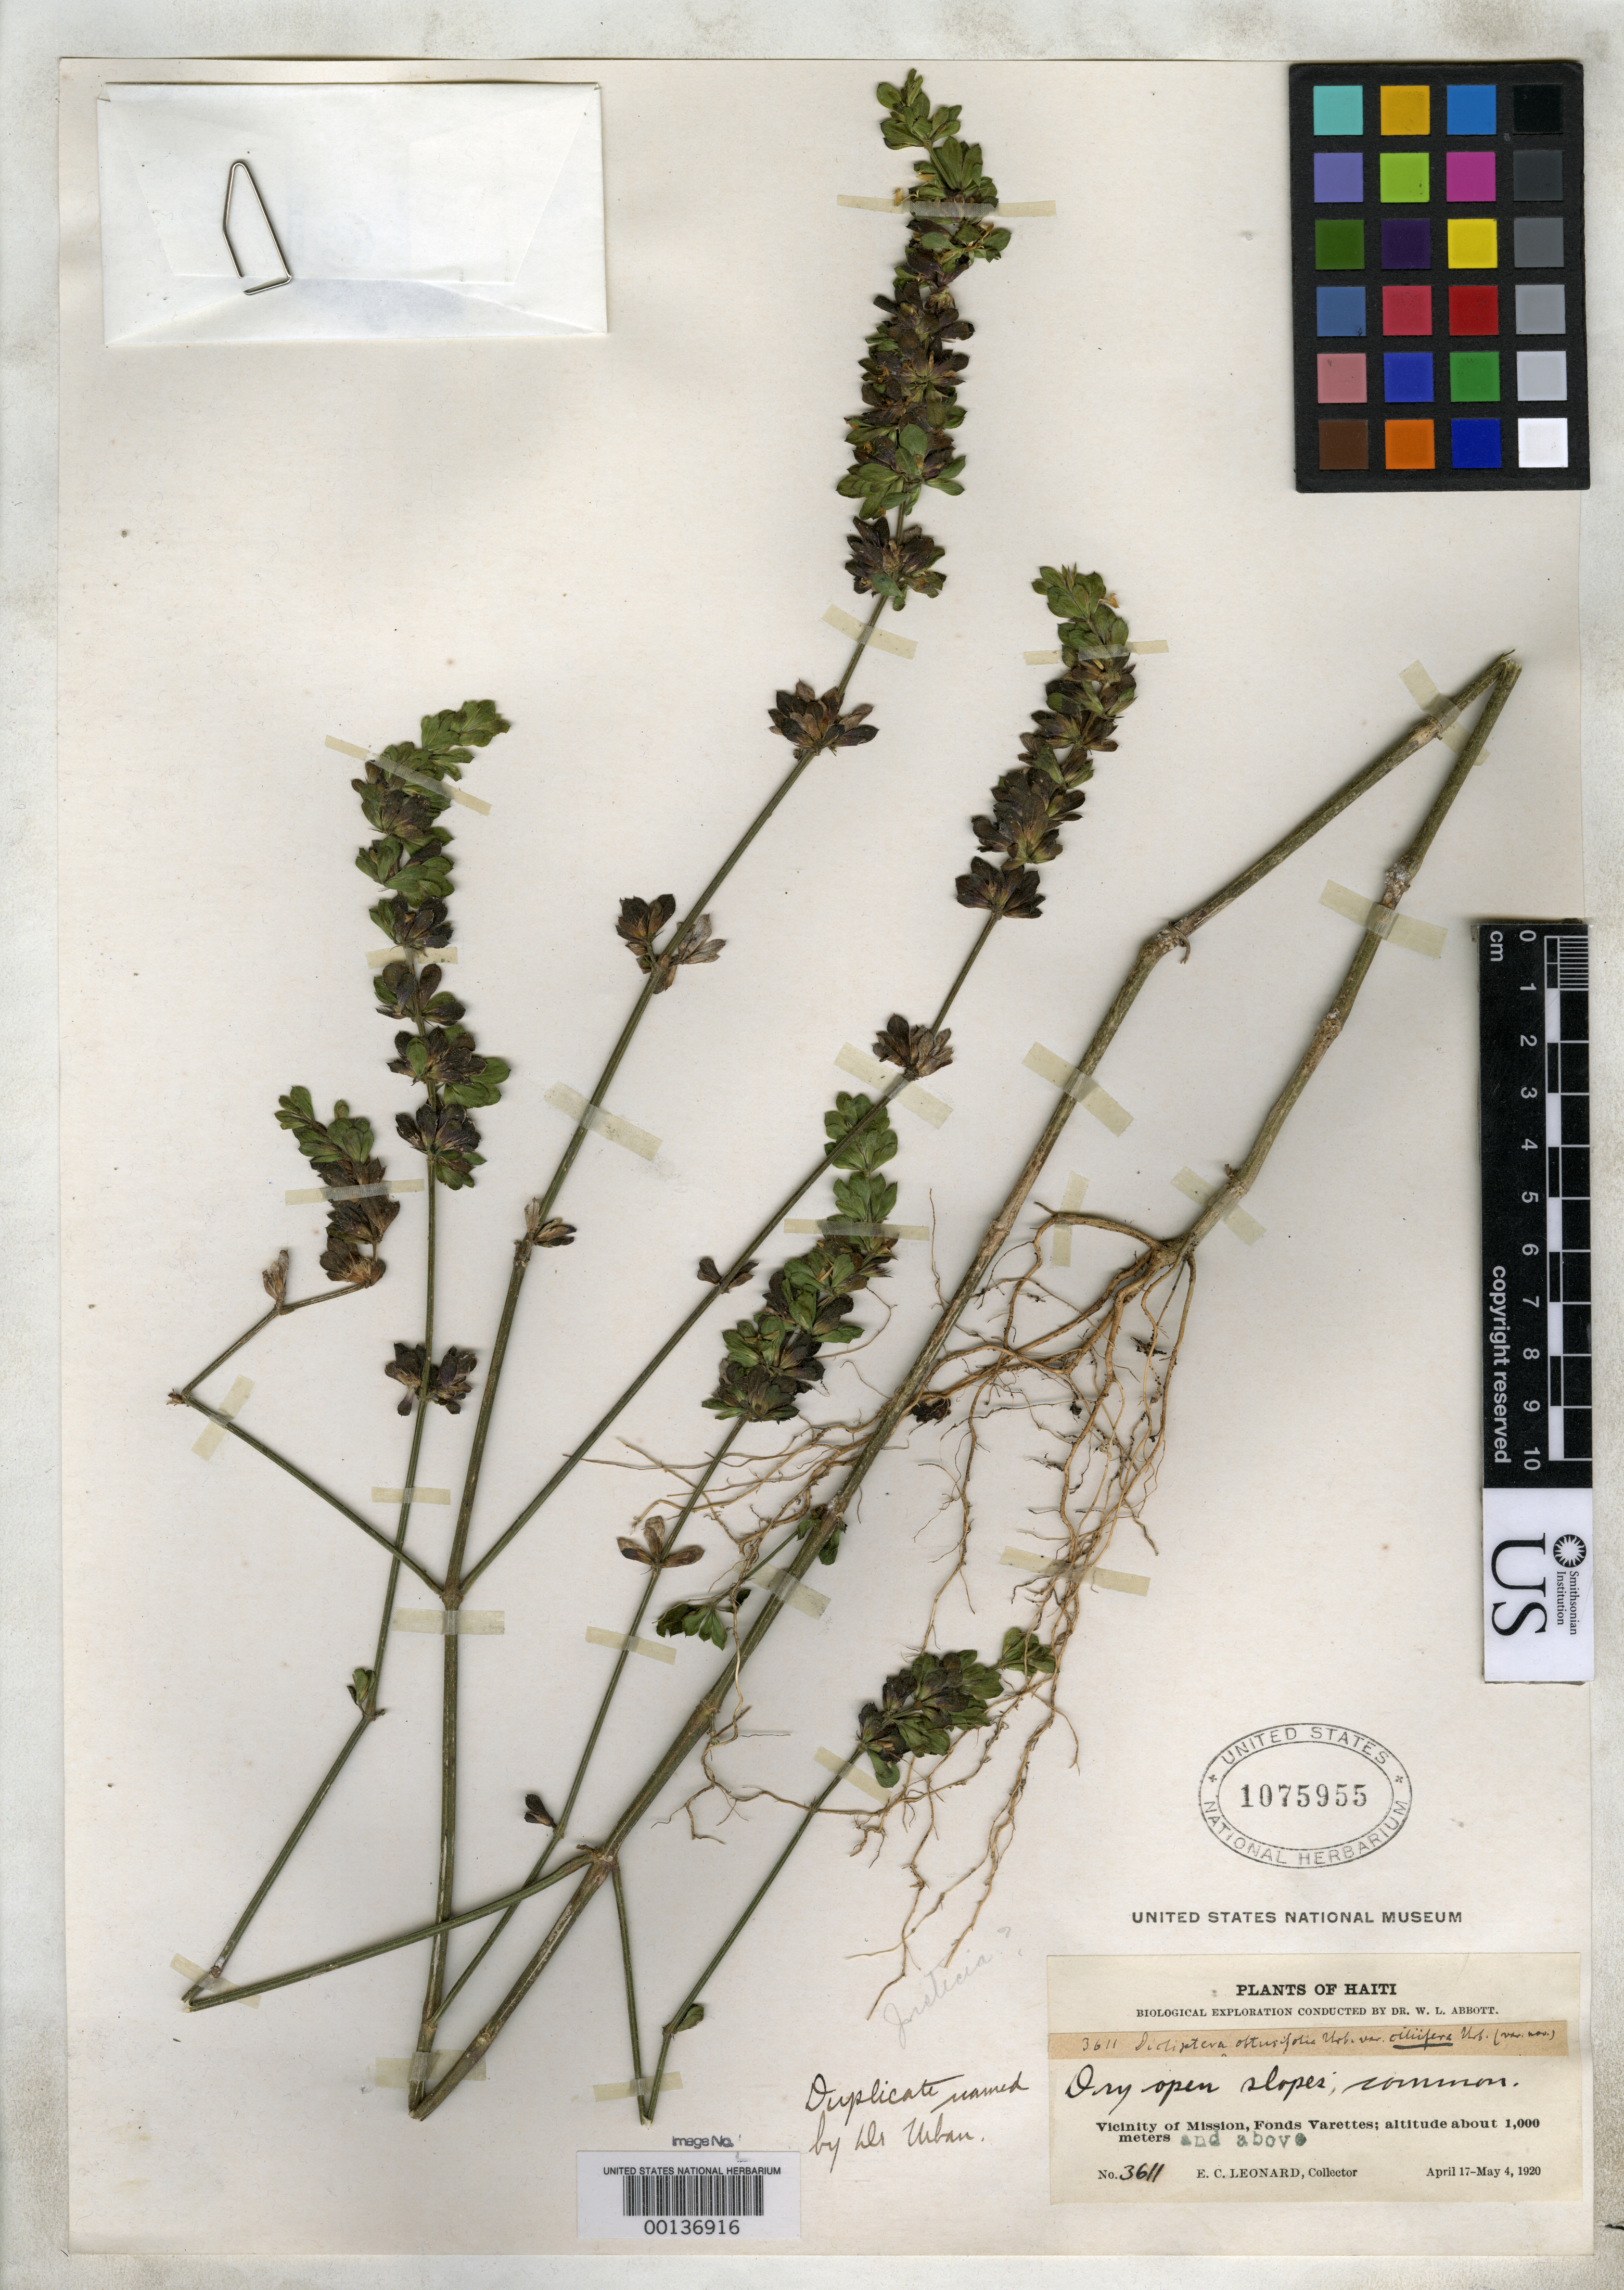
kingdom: Plantae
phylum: Tracheophyta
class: Magnoliopsida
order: Lamiales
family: Acanthaceae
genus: Dicliptera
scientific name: Dicliptera obtusifolia var. ciliifera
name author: Urb.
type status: Isotype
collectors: E. C. Leonard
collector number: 3611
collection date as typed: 17 Apr 1920 to 04 May 1920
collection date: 1920-04-17/1920-05-04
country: Haiti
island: Hispaniola Island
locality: Fonds Verettes prope mission.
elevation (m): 1000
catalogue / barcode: US 1075955